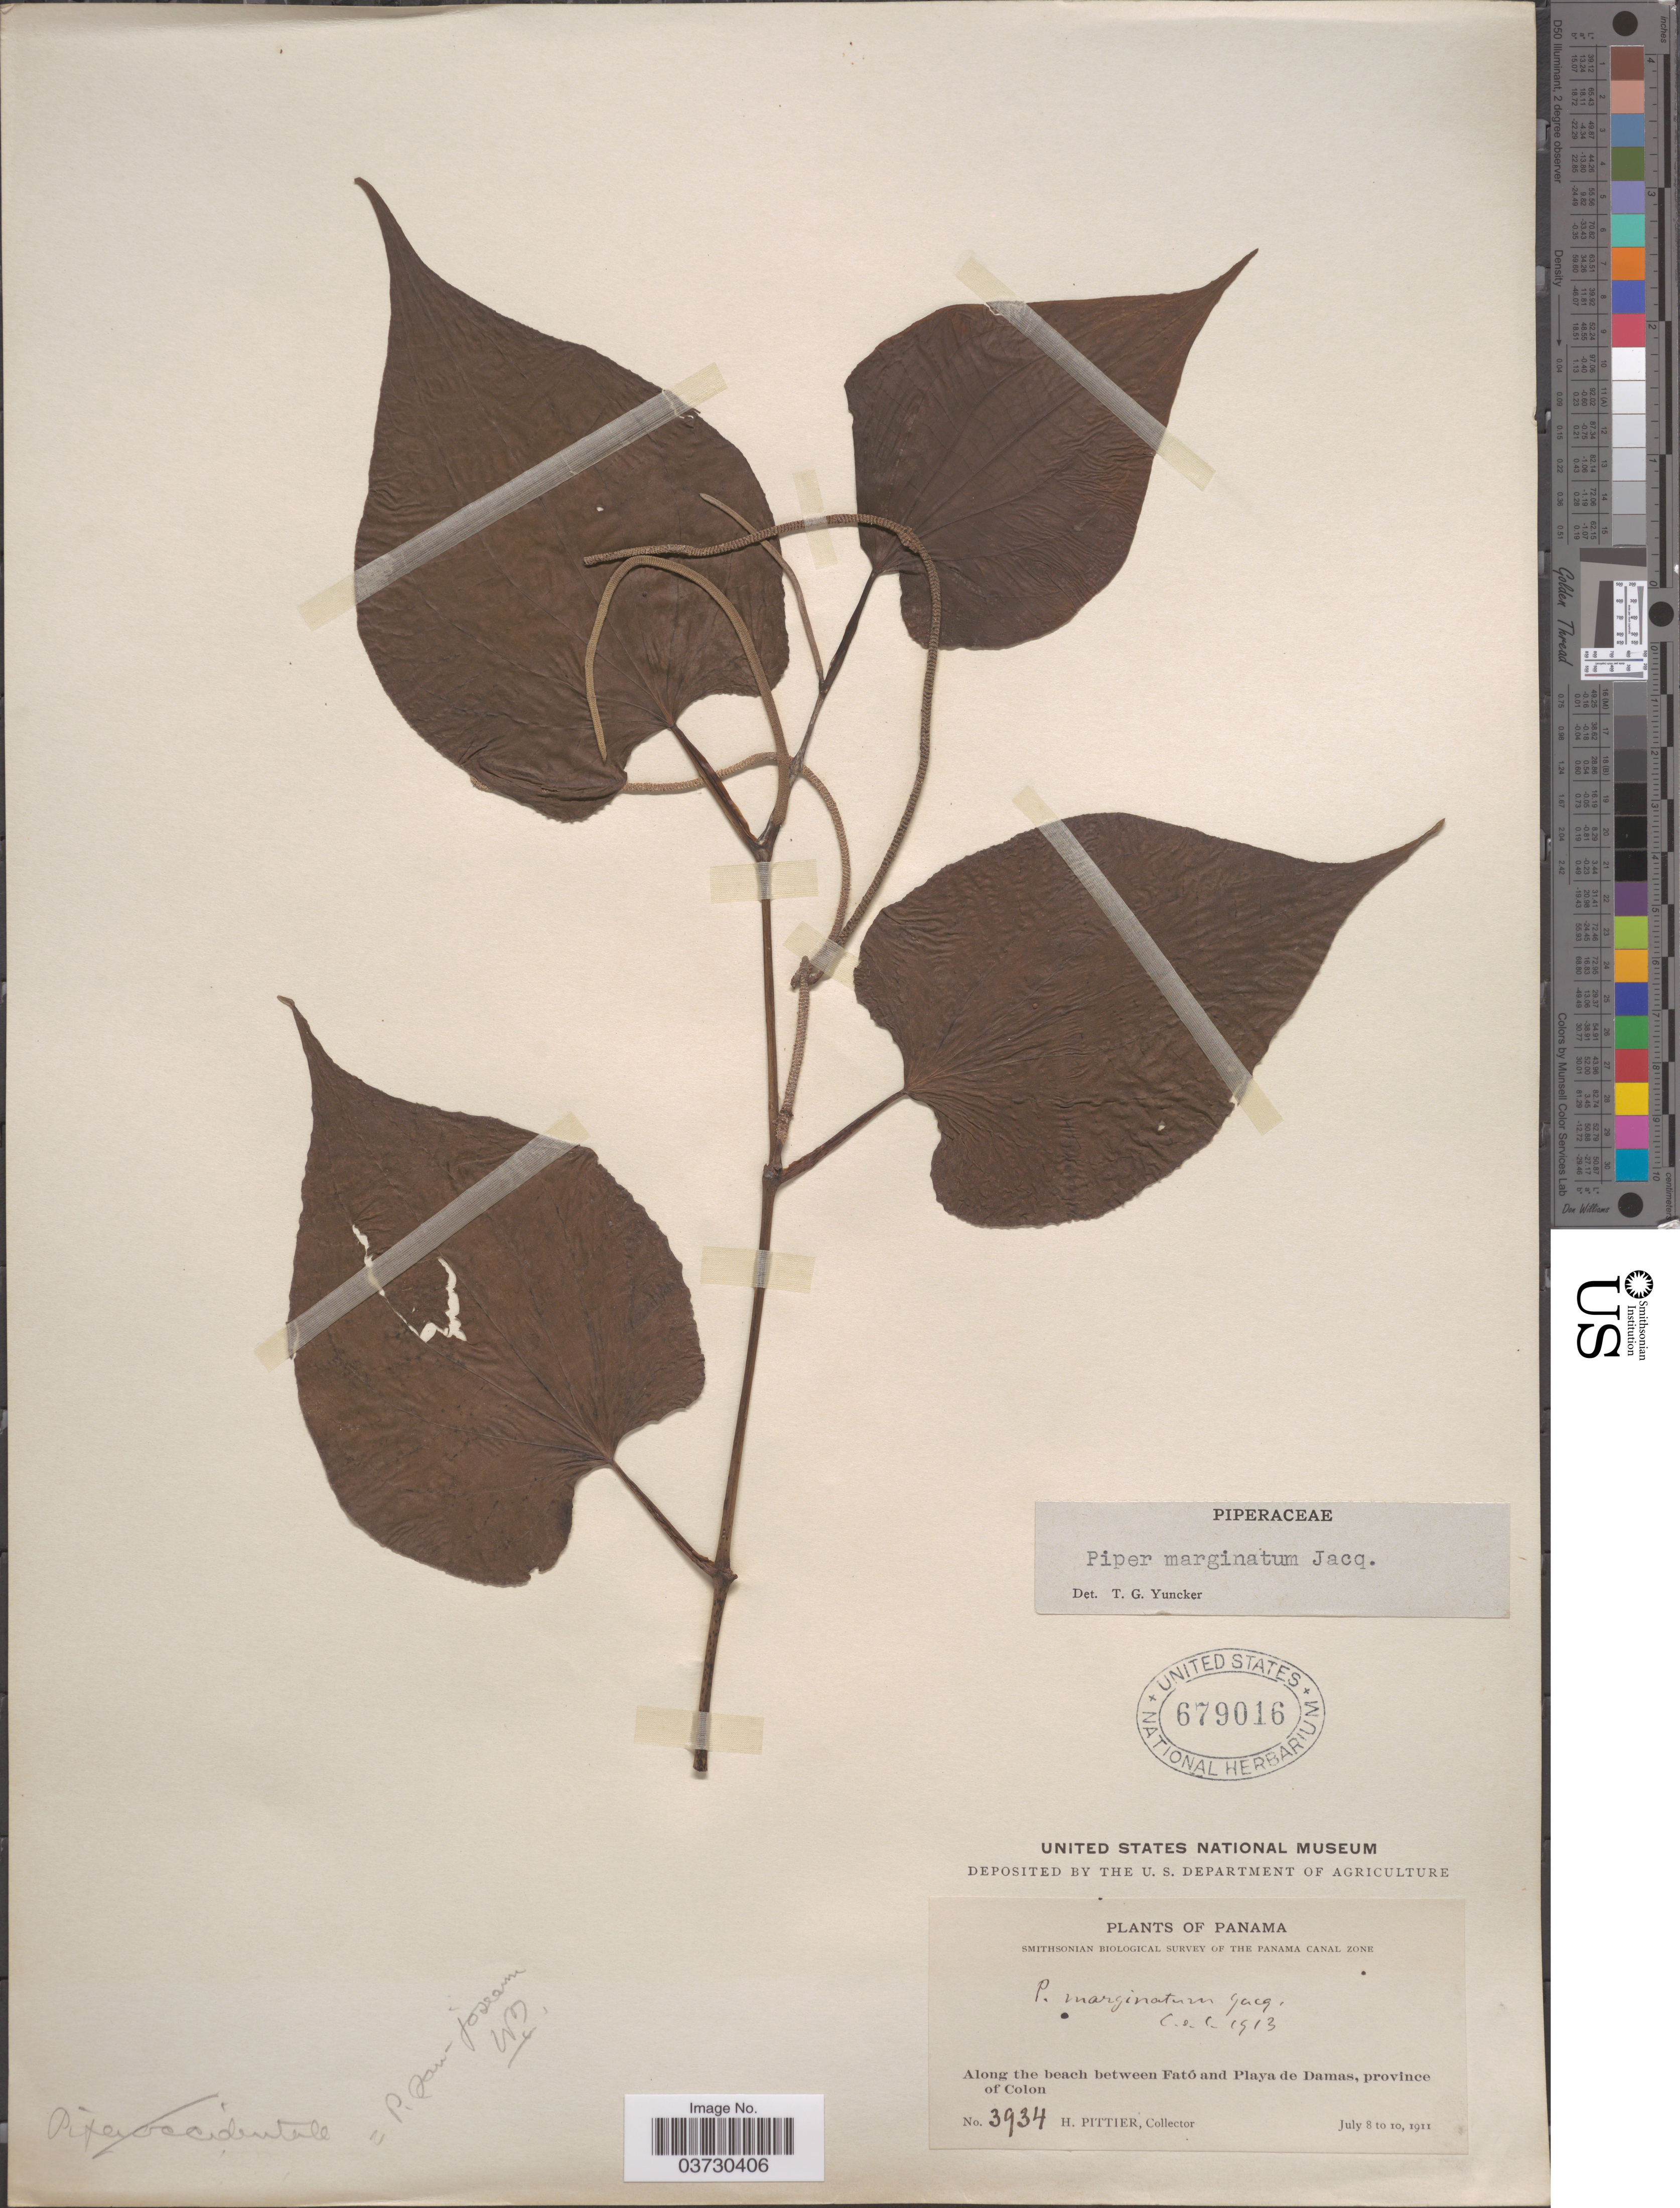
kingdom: Plantae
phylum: Tracheophyta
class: Magnoliopsida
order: Piperales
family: Piperaceae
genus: Piper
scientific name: Piper marginatum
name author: Jacq.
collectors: H. F. Pittier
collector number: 3934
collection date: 1911-07-08/1911-07-10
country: Panama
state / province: Colón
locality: Along the beach between Fató and Playa de Damas.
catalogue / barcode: US 679016